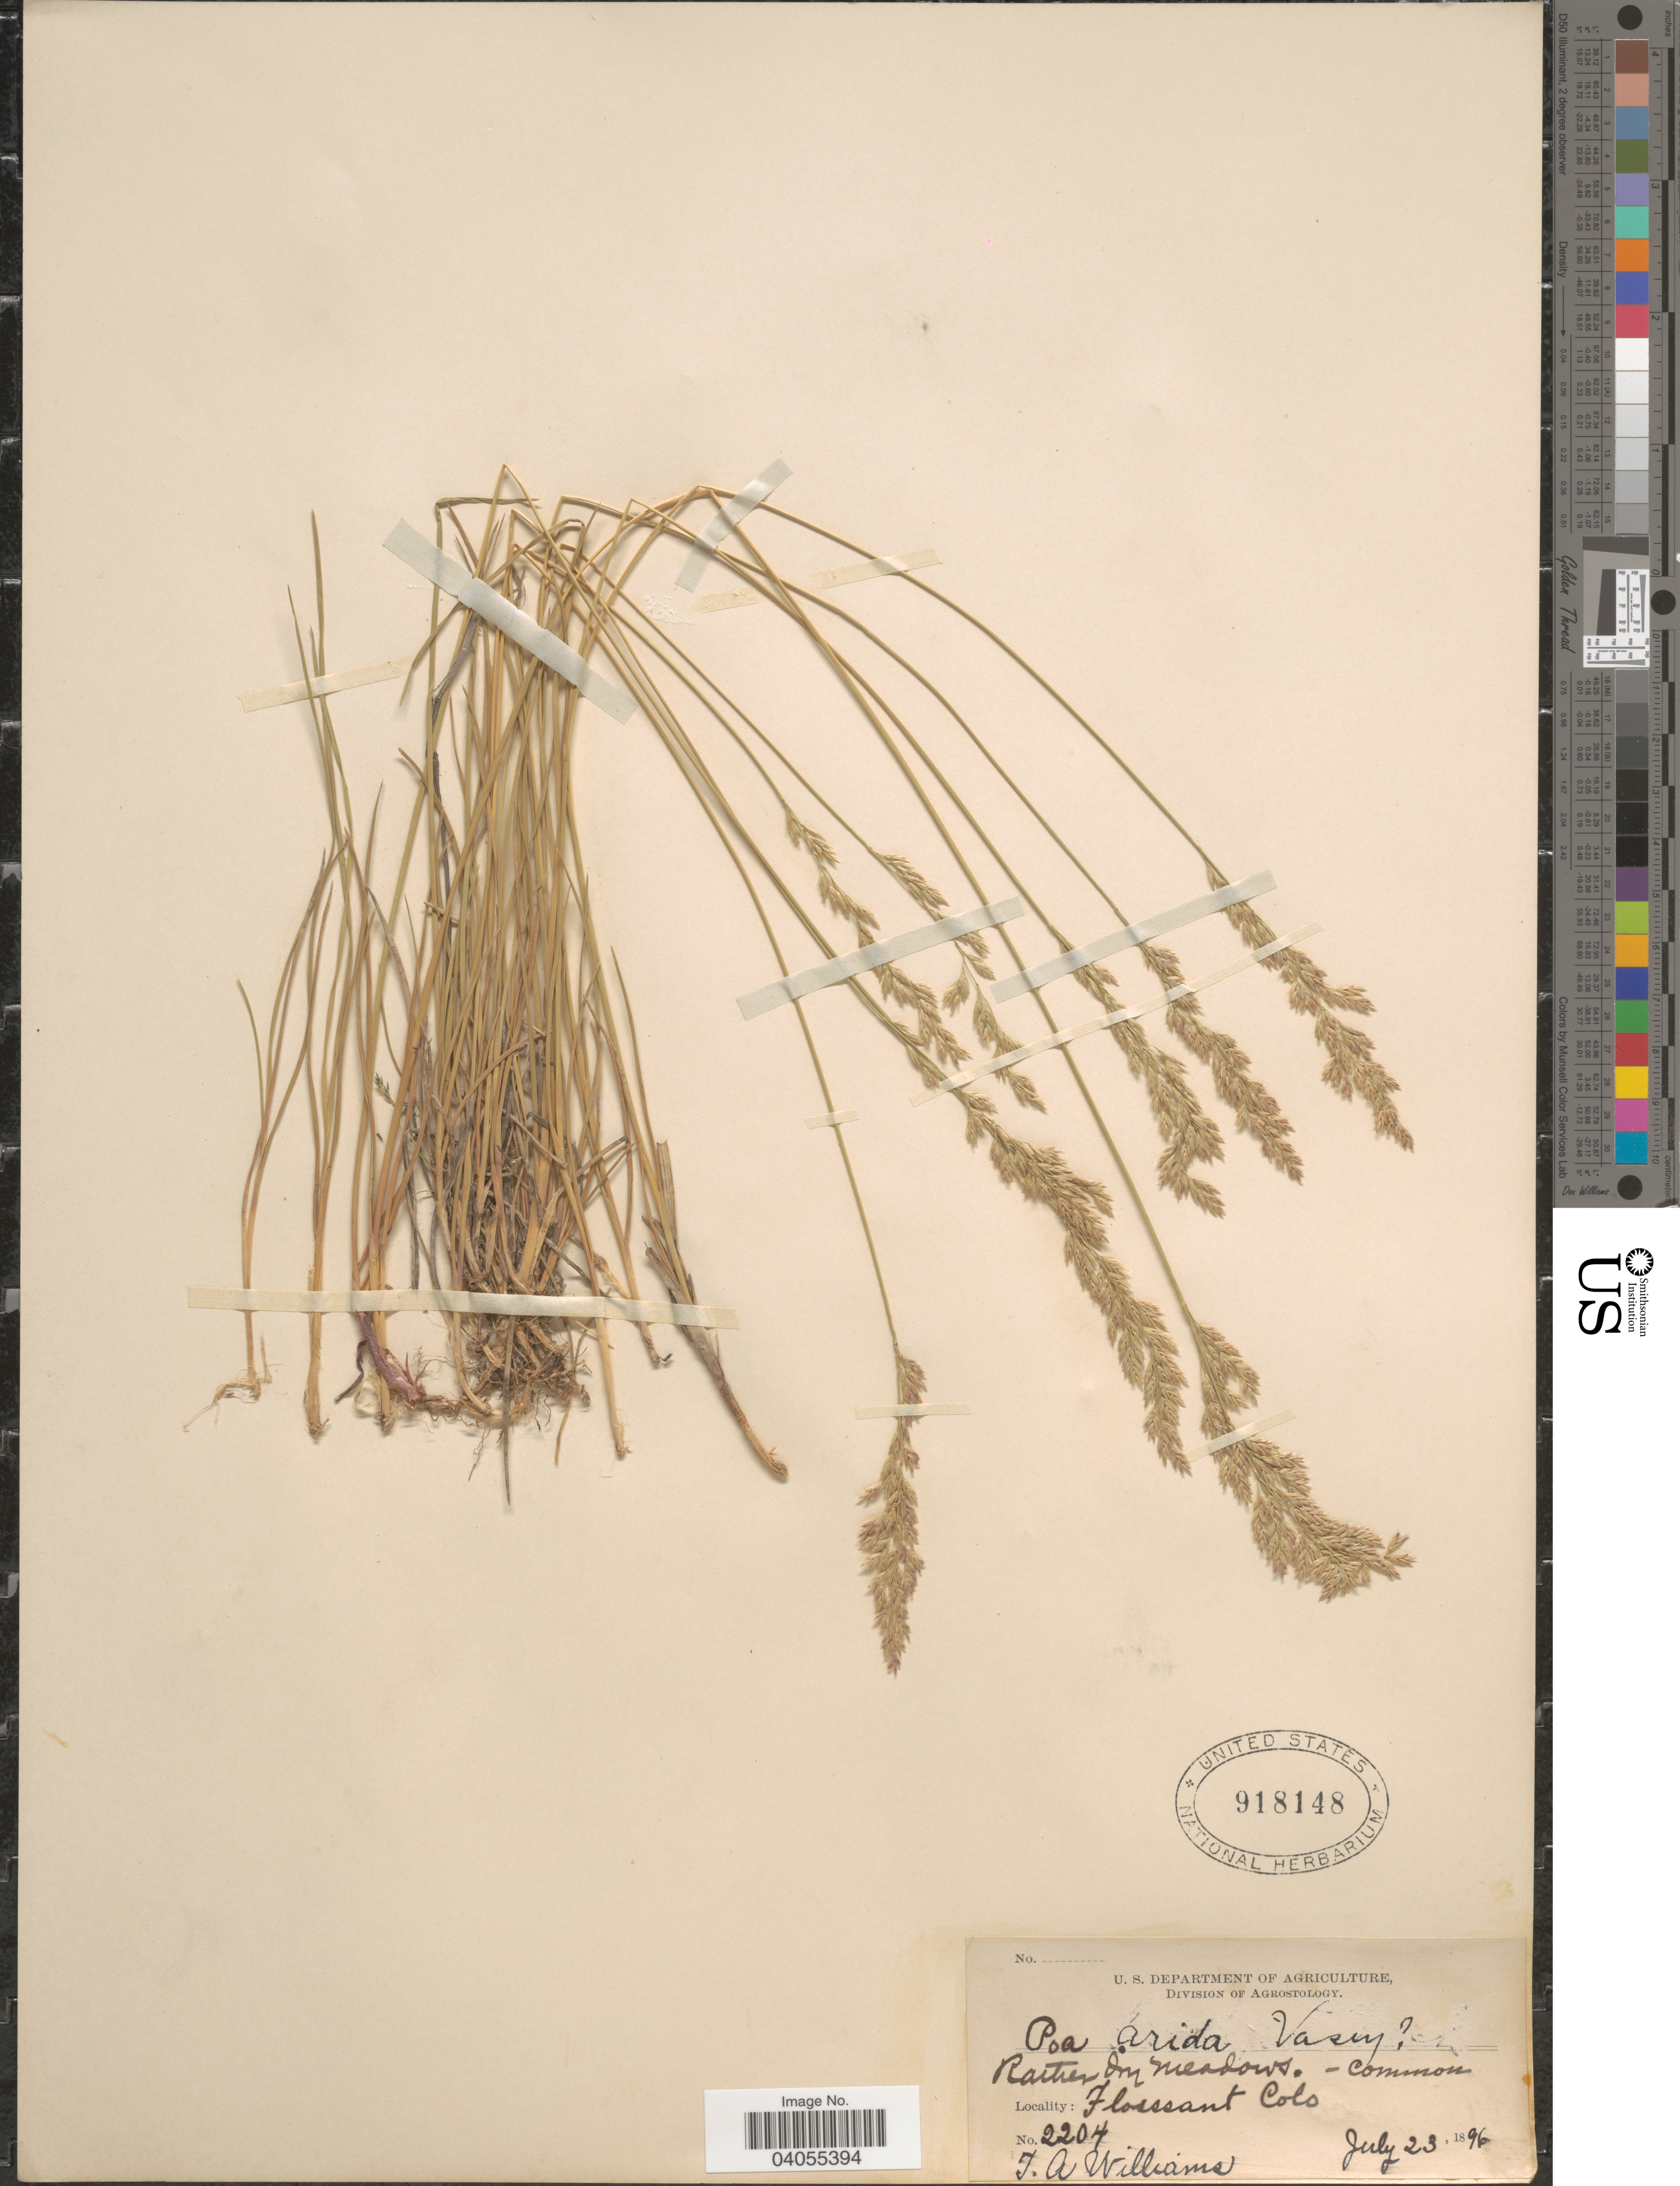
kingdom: Plantae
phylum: Tracheophyta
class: Liliopsida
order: Poales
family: Poaceae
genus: Poa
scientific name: Poa arida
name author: Vasey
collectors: T. Williams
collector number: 2204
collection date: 1896-07-23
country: United States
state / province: Colorado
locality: Florssant.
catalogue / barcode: US 918148